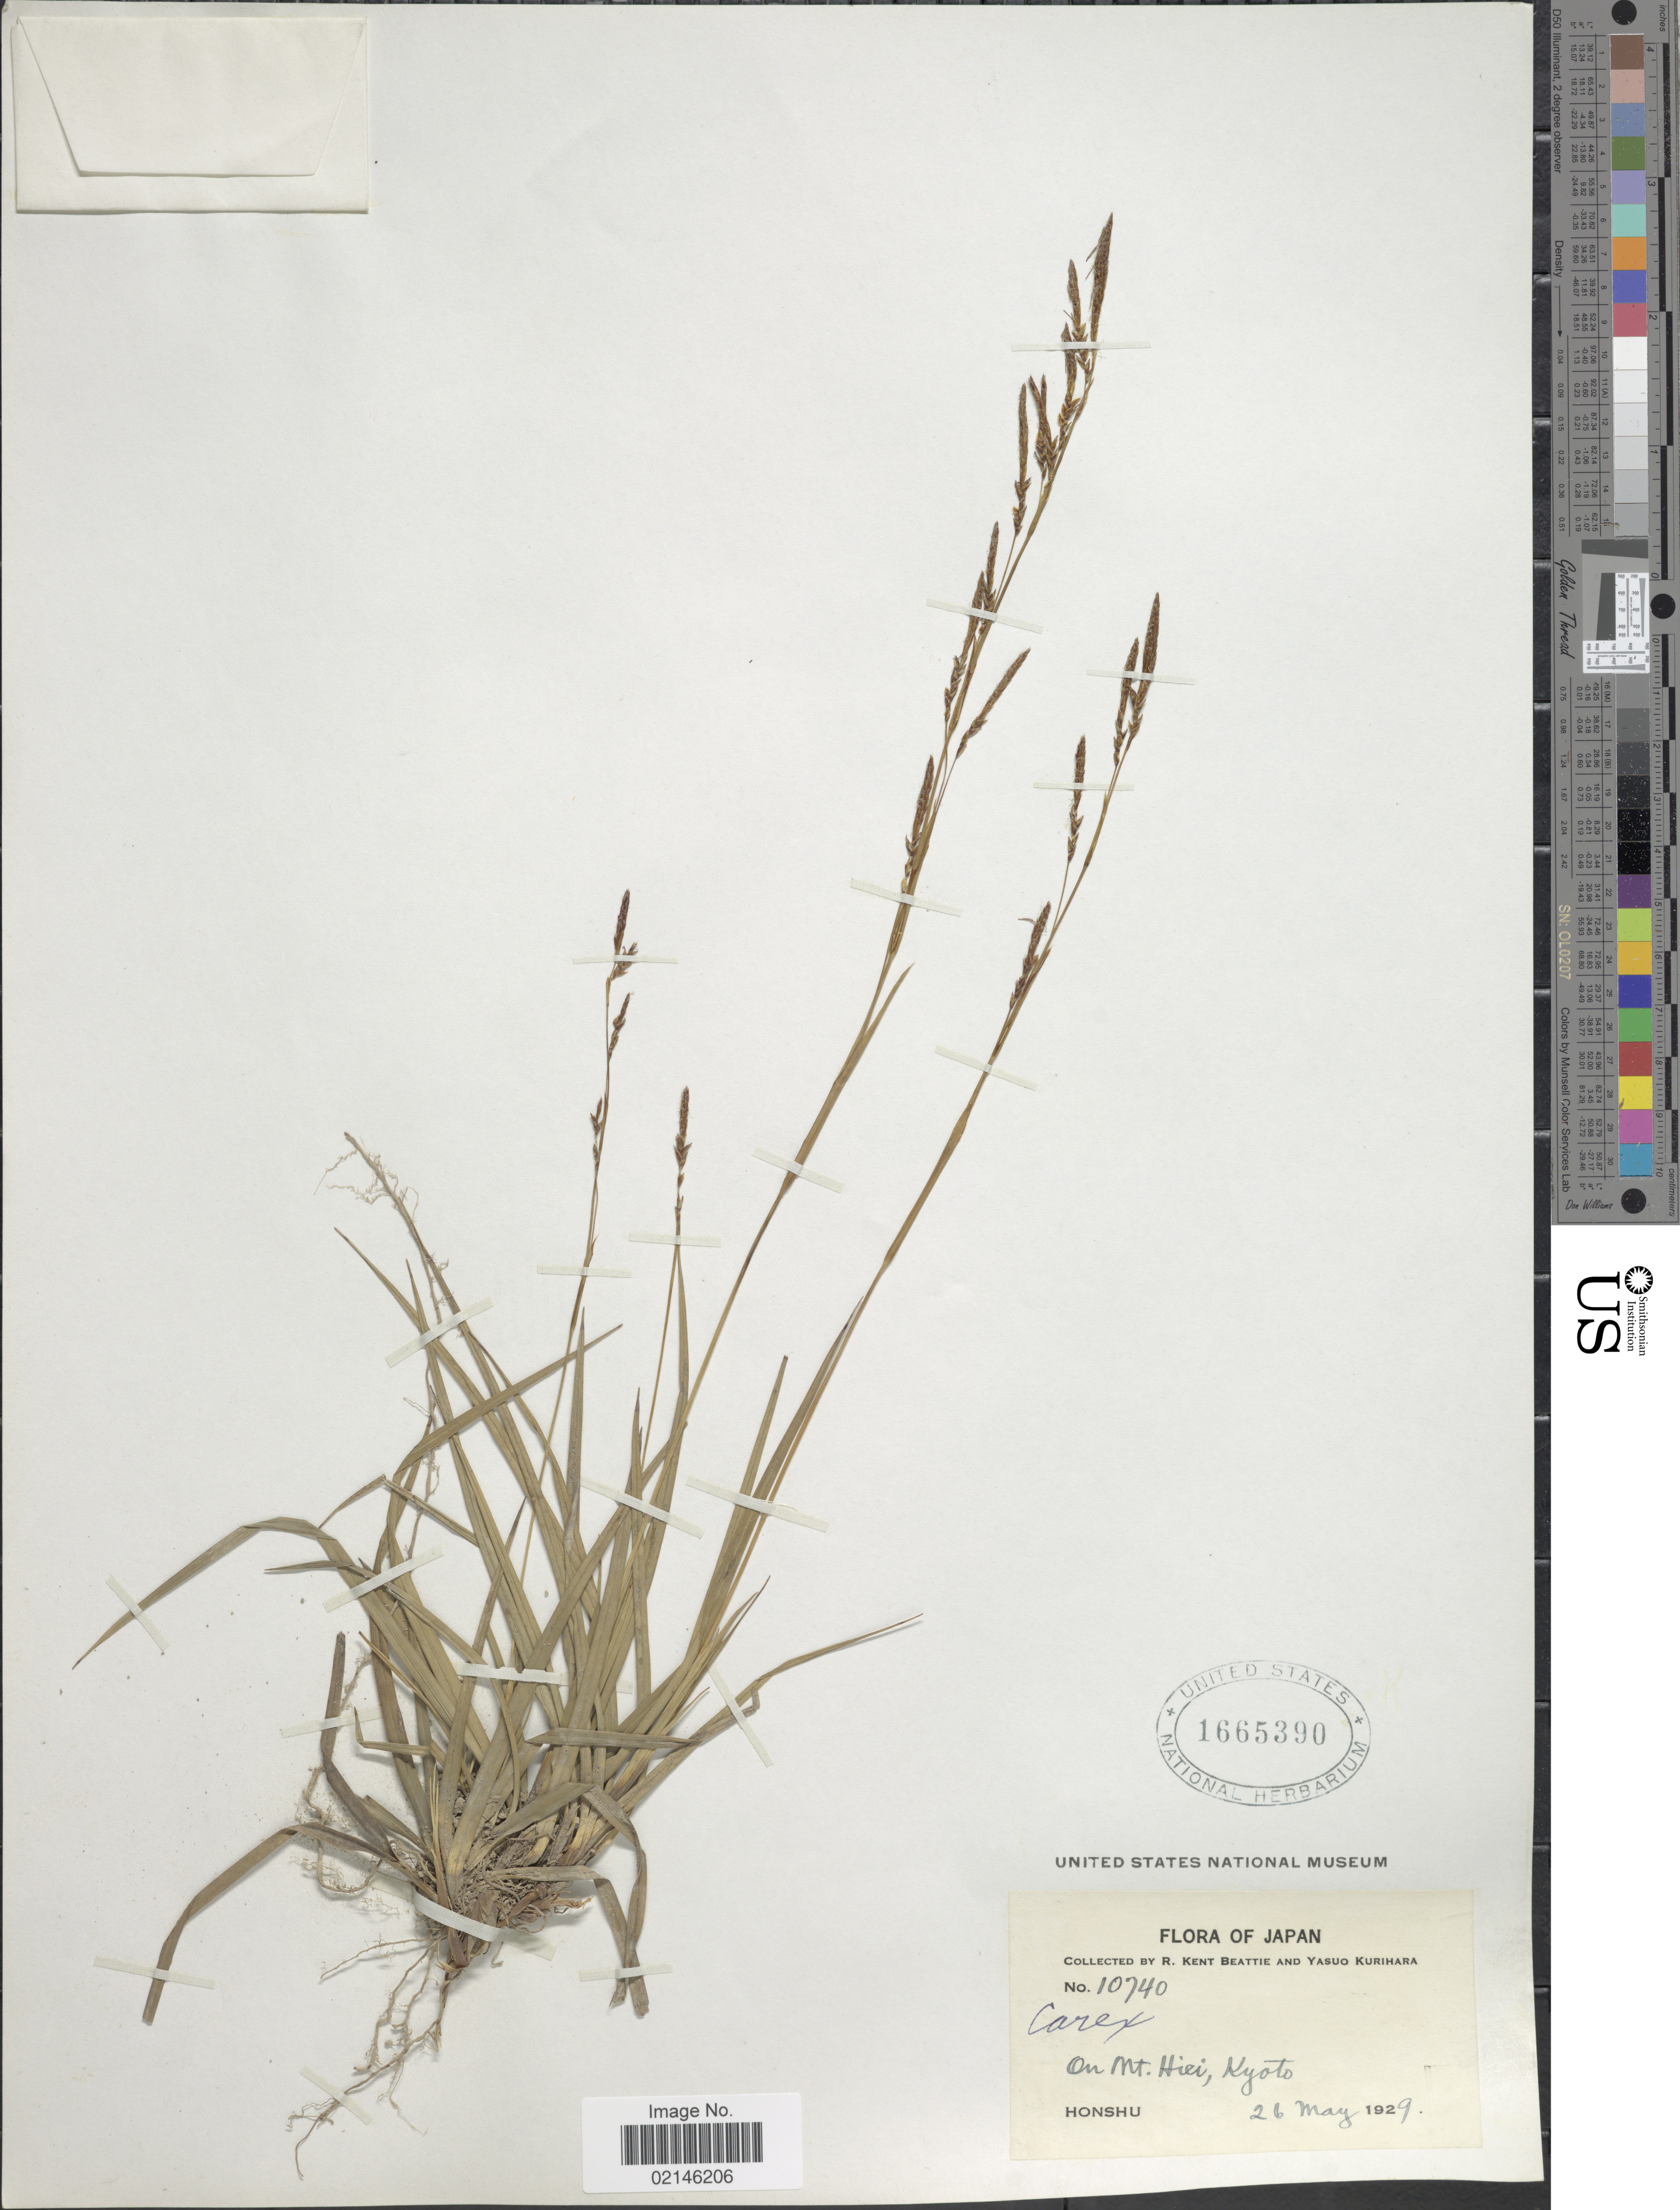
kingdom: Plantae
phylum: Tracheophyta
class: Liliopsida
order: Poales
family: Cyperaceae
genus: Carex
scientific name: Carex sp.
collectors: R. K. Beattie & Y. Kurihara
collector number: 10740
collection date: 1929-05-26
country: Japan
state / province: Kyoto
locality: On Mt. Hiei, Honshu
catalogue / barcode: US 1665390